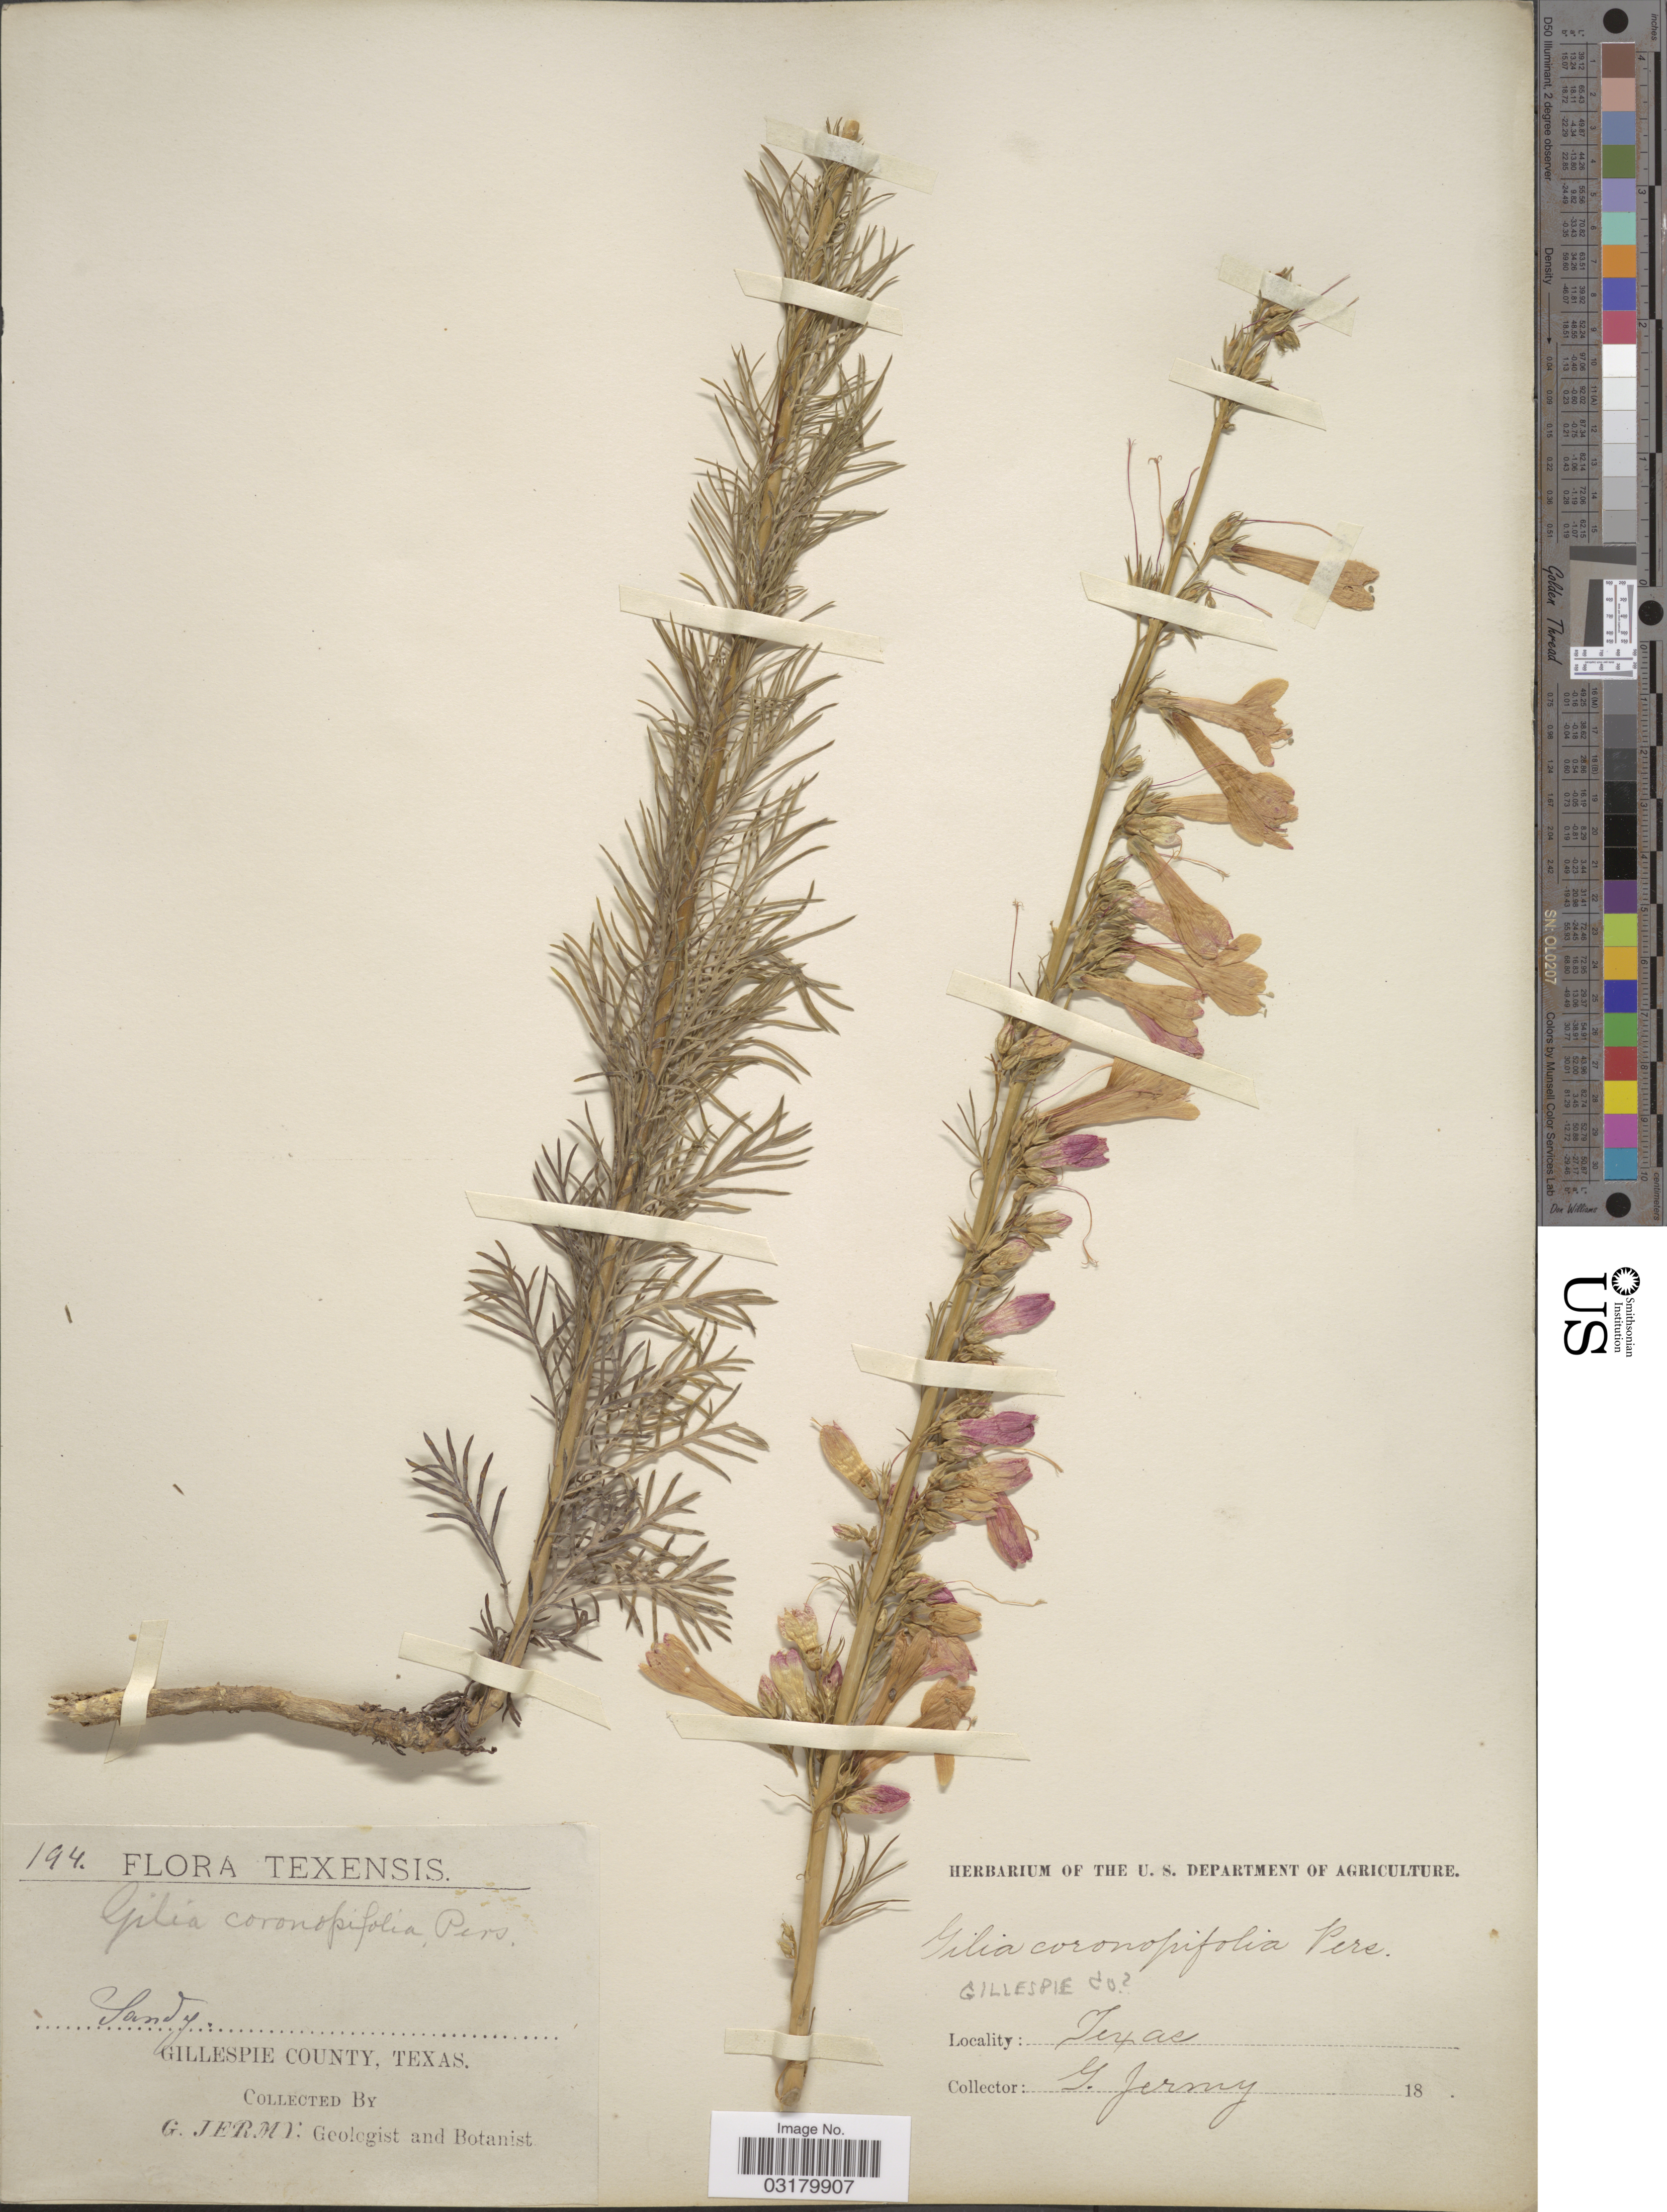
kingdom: Plantae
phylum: Tracheophyta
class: Magnoliopsida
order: Ericales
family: Polemoniaceae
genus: Ipomopsis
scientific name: Ipomopsis rubra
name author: (L.) Wherry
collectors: G. Jermy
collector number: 194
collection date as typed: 18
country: United States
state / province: Texas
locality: Texensis. Gillespie County.